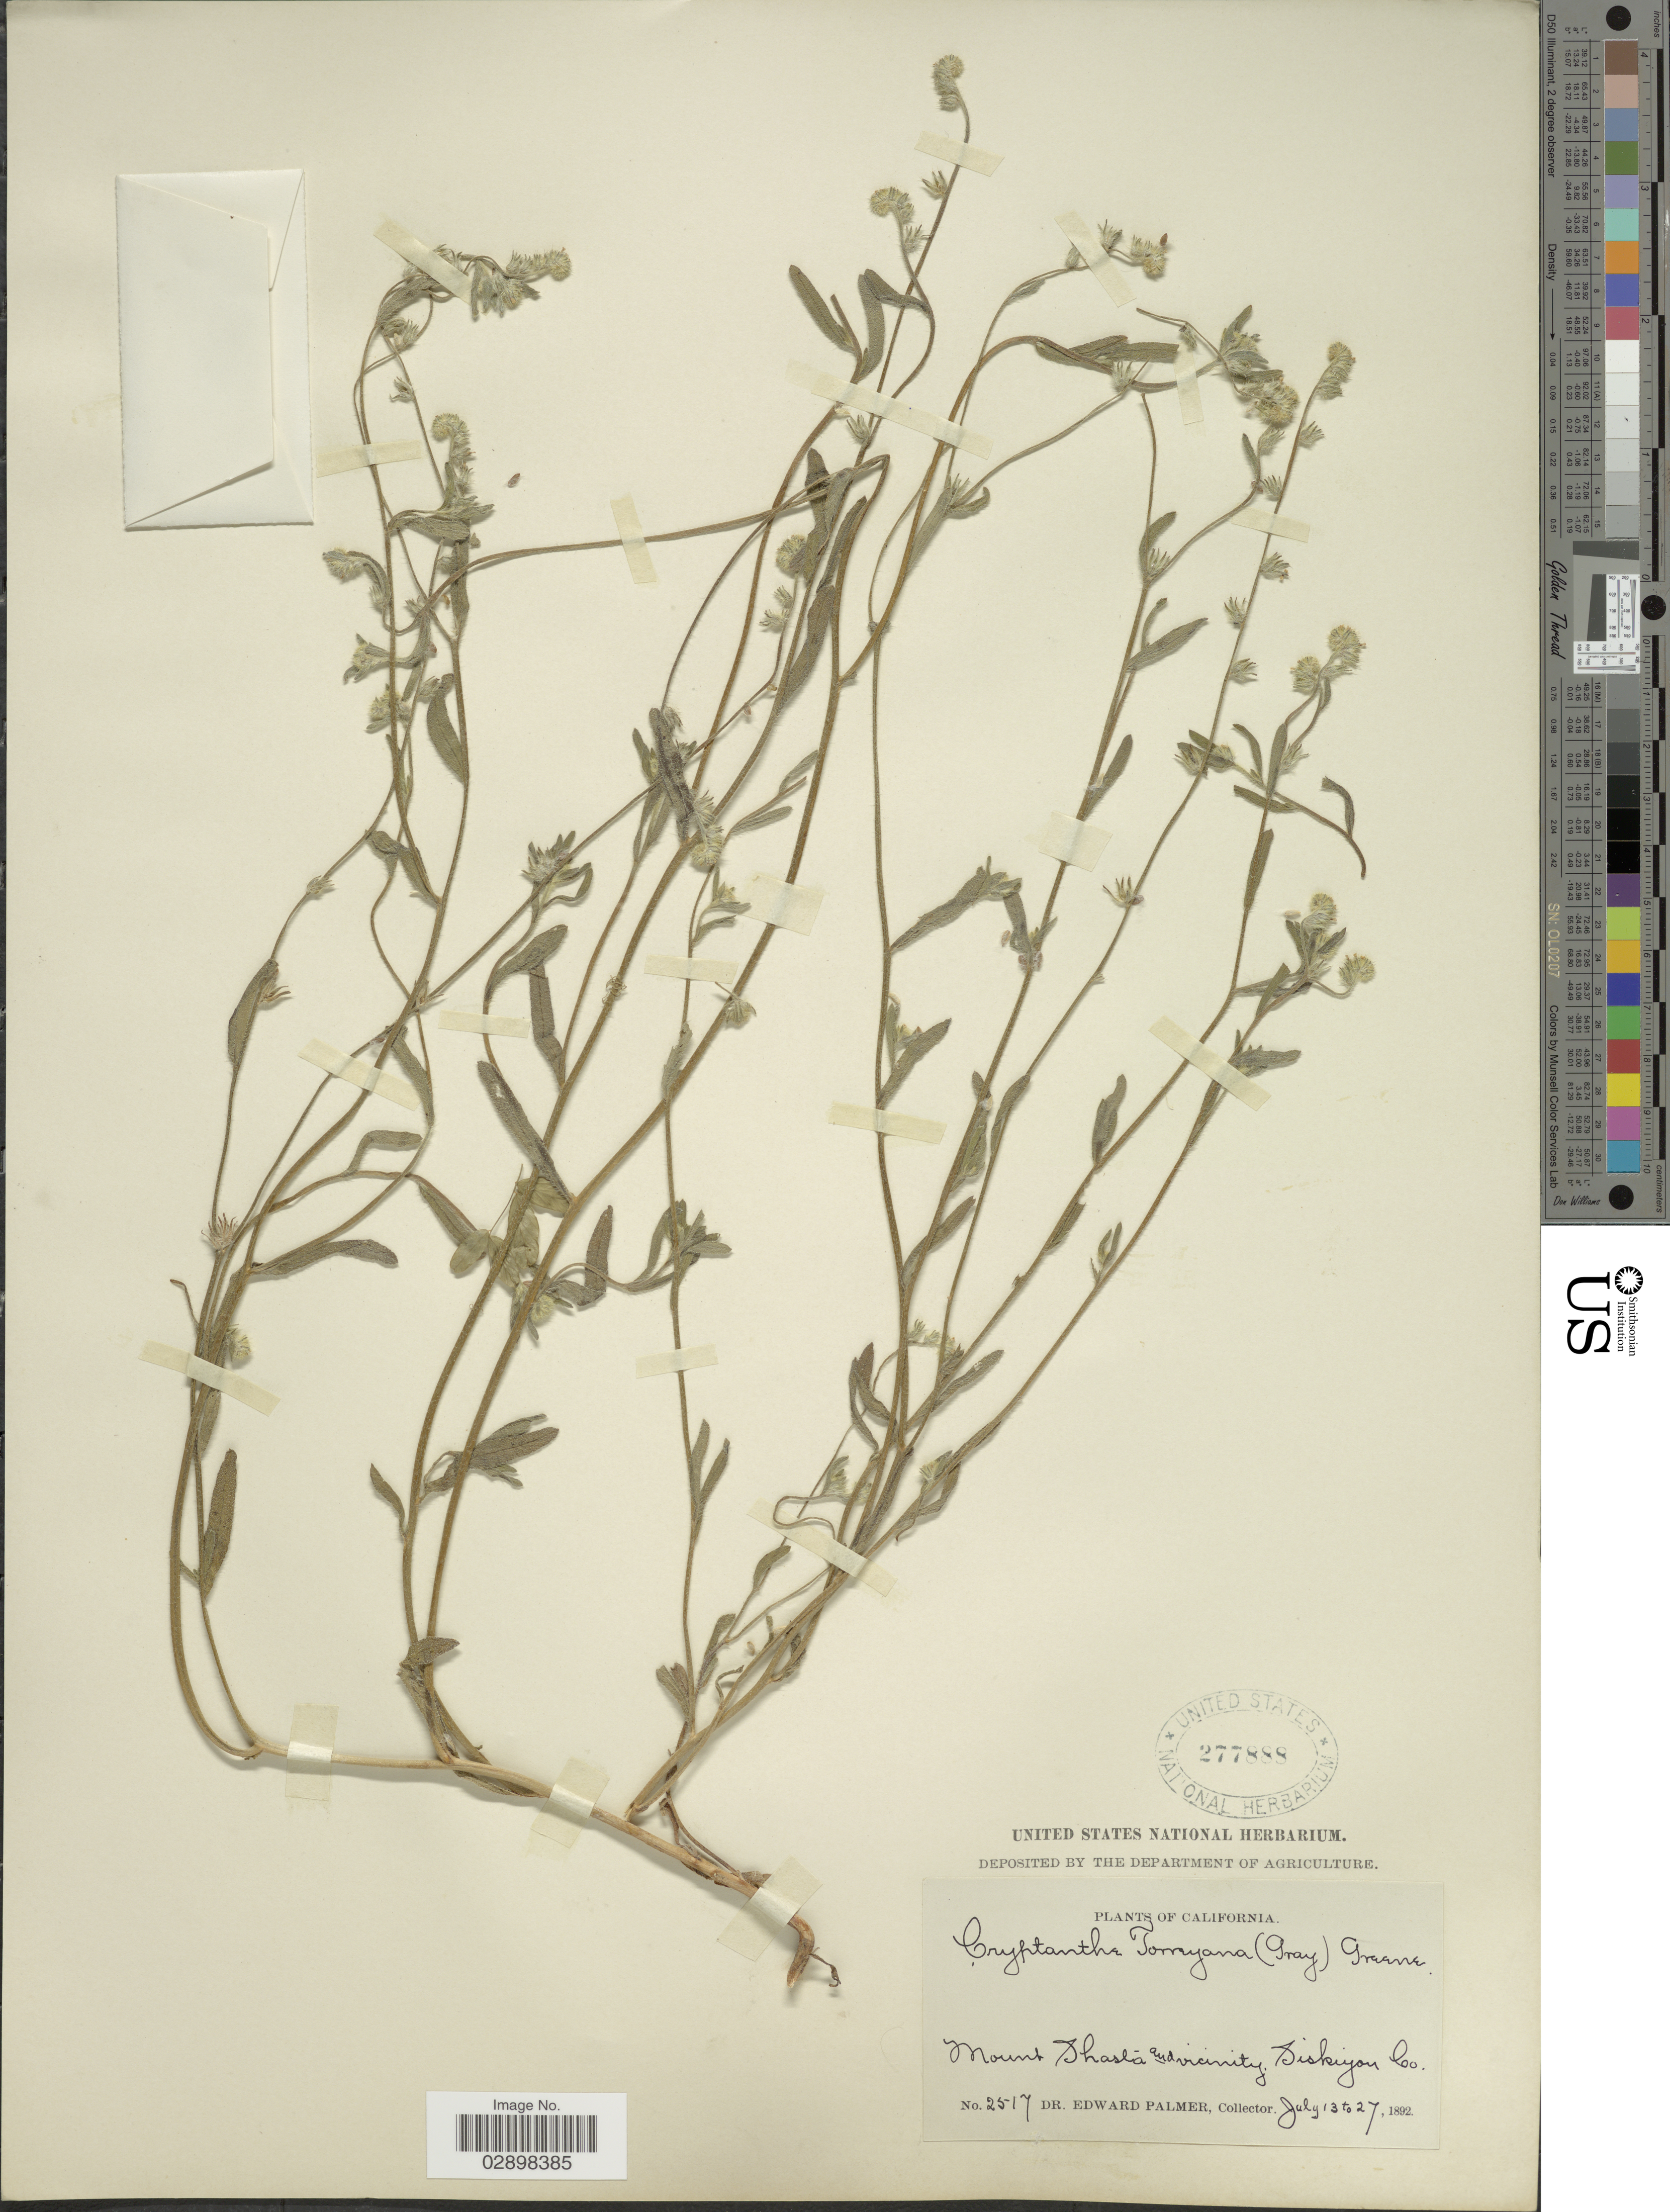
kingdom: Plantae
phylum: Tracheophyta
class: Magnoliopsida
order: Boraginales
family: Boraginaceae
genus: Cryptantha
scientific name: Cryptantha torreyana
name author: (A. Gray) S.W. Greene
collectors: E. Palmer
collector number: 2517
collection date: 1892-07-13/1892-07-27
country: United States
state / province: California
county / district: Siskiyou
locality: Mount Shasta and vicinity, Siskiyou Co.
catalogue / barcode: US 277888